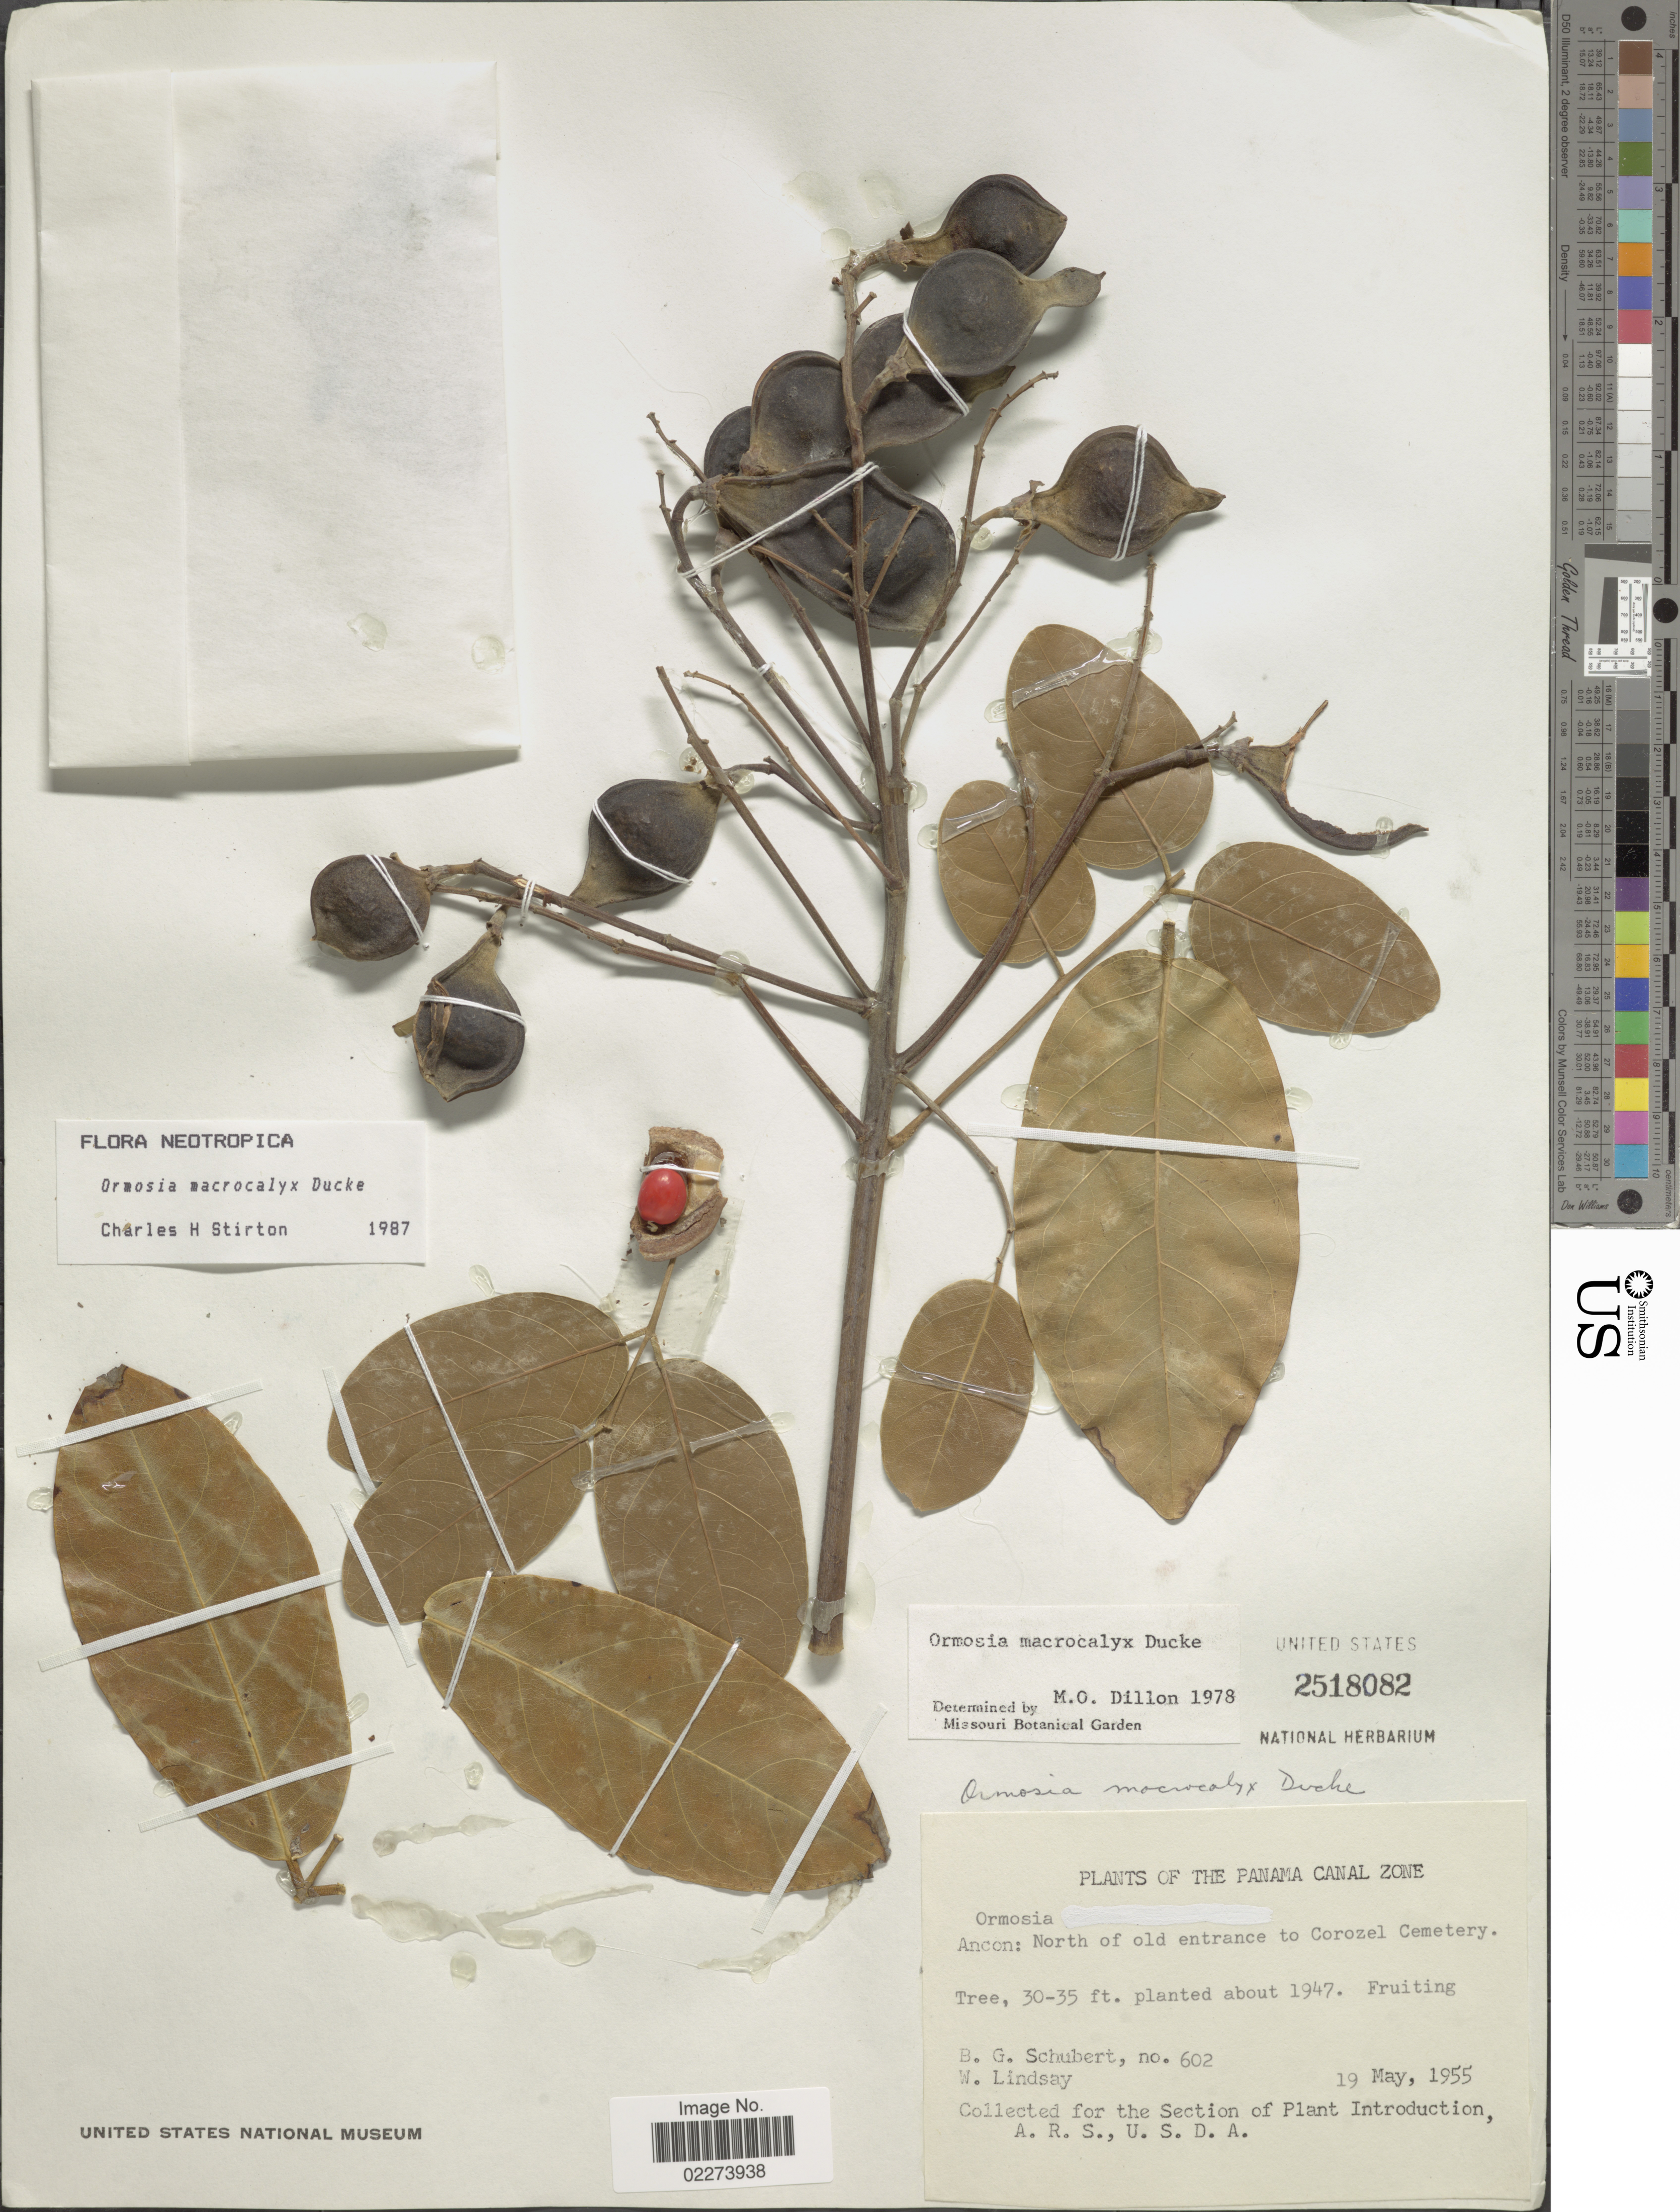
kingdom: Plantae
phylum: Tracheophyta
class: Magnoliopsida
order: Fabales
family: Fabaceae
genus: Ormosia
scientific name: Ormosia macrocalyx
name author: Ducke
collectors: B. Schubert & W. L. Lindsay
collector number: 602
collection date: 1955-05-19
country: Panama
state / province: Colón / Panamá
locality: The Panama Canal Zone, Ancon: North of old entrance to Corozal Cemetry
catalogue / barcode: US 2518082